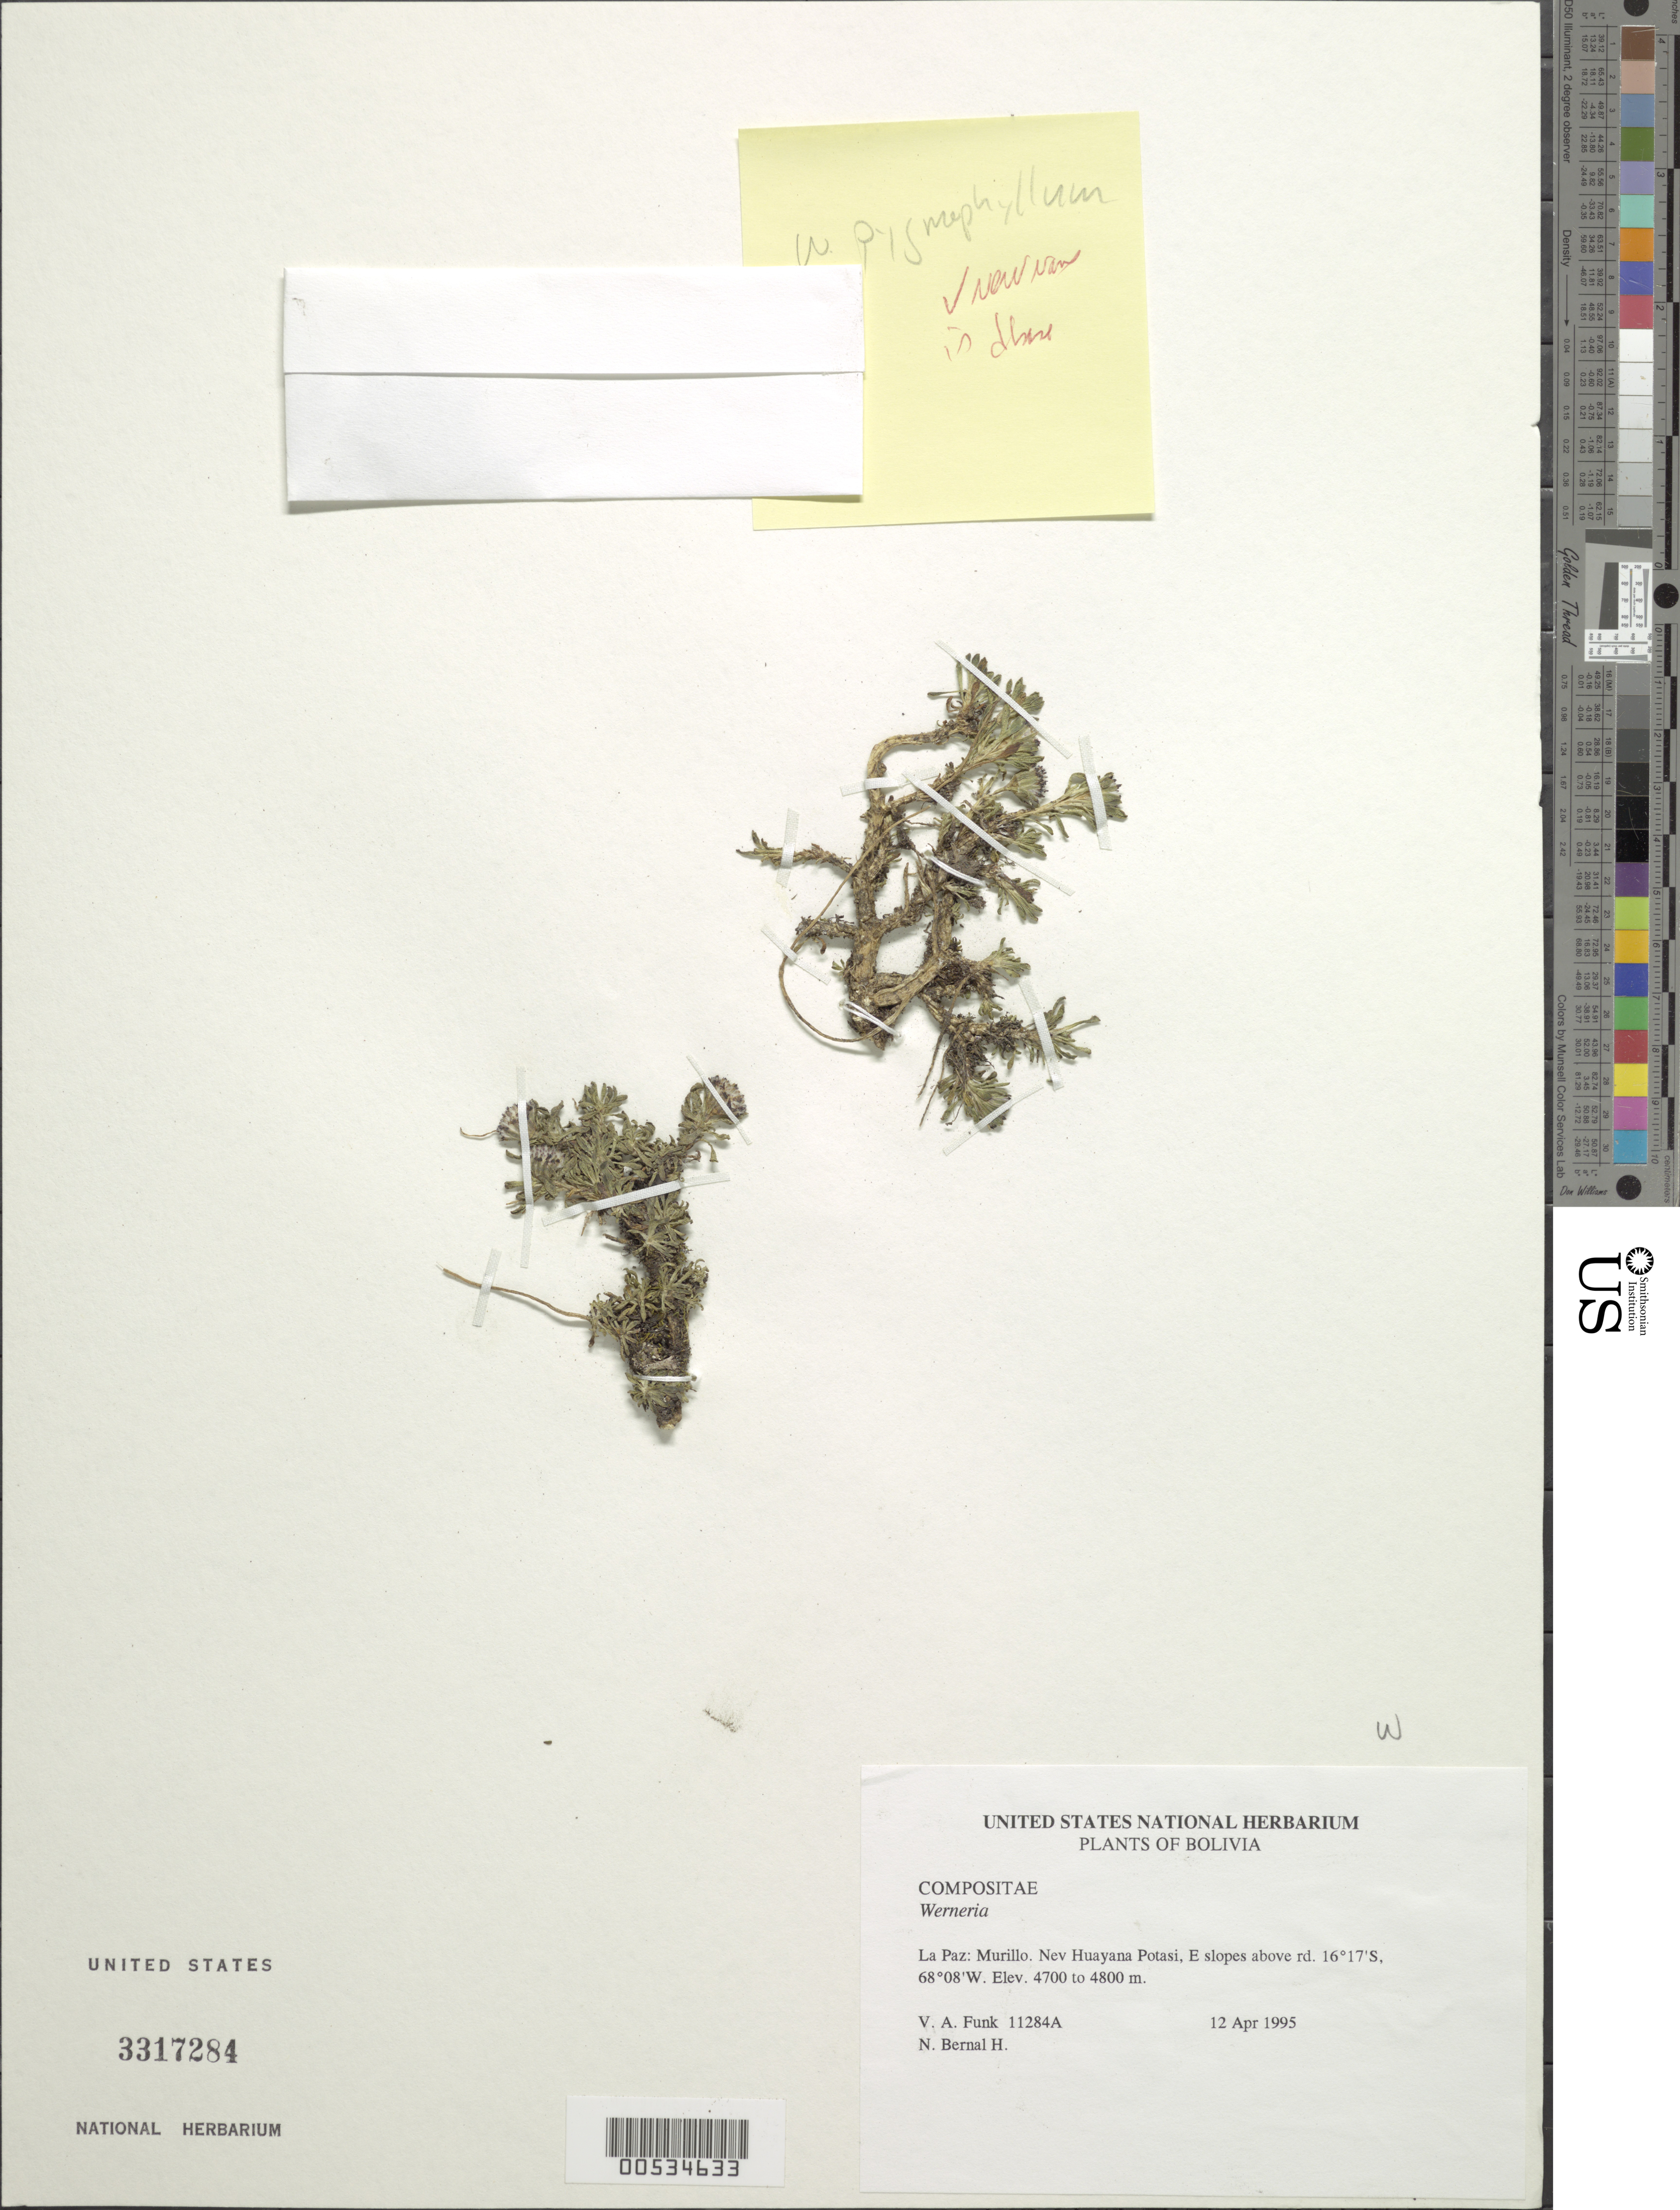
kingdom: Plantae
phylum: Tracheophyta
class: Magnoliopsida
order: Asterales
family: Asteraceae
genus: Werneria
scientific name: Werneria pygmophylla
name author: S.F. Blake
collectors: V. Funk & N. Bernal H.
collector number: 11284A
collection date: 1995-04-12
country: Bolivia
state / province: La Paz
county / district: Murillo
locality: Nev. Huayana Potasi, E slopes above rd.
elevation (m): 4700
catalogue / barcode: US 3317284